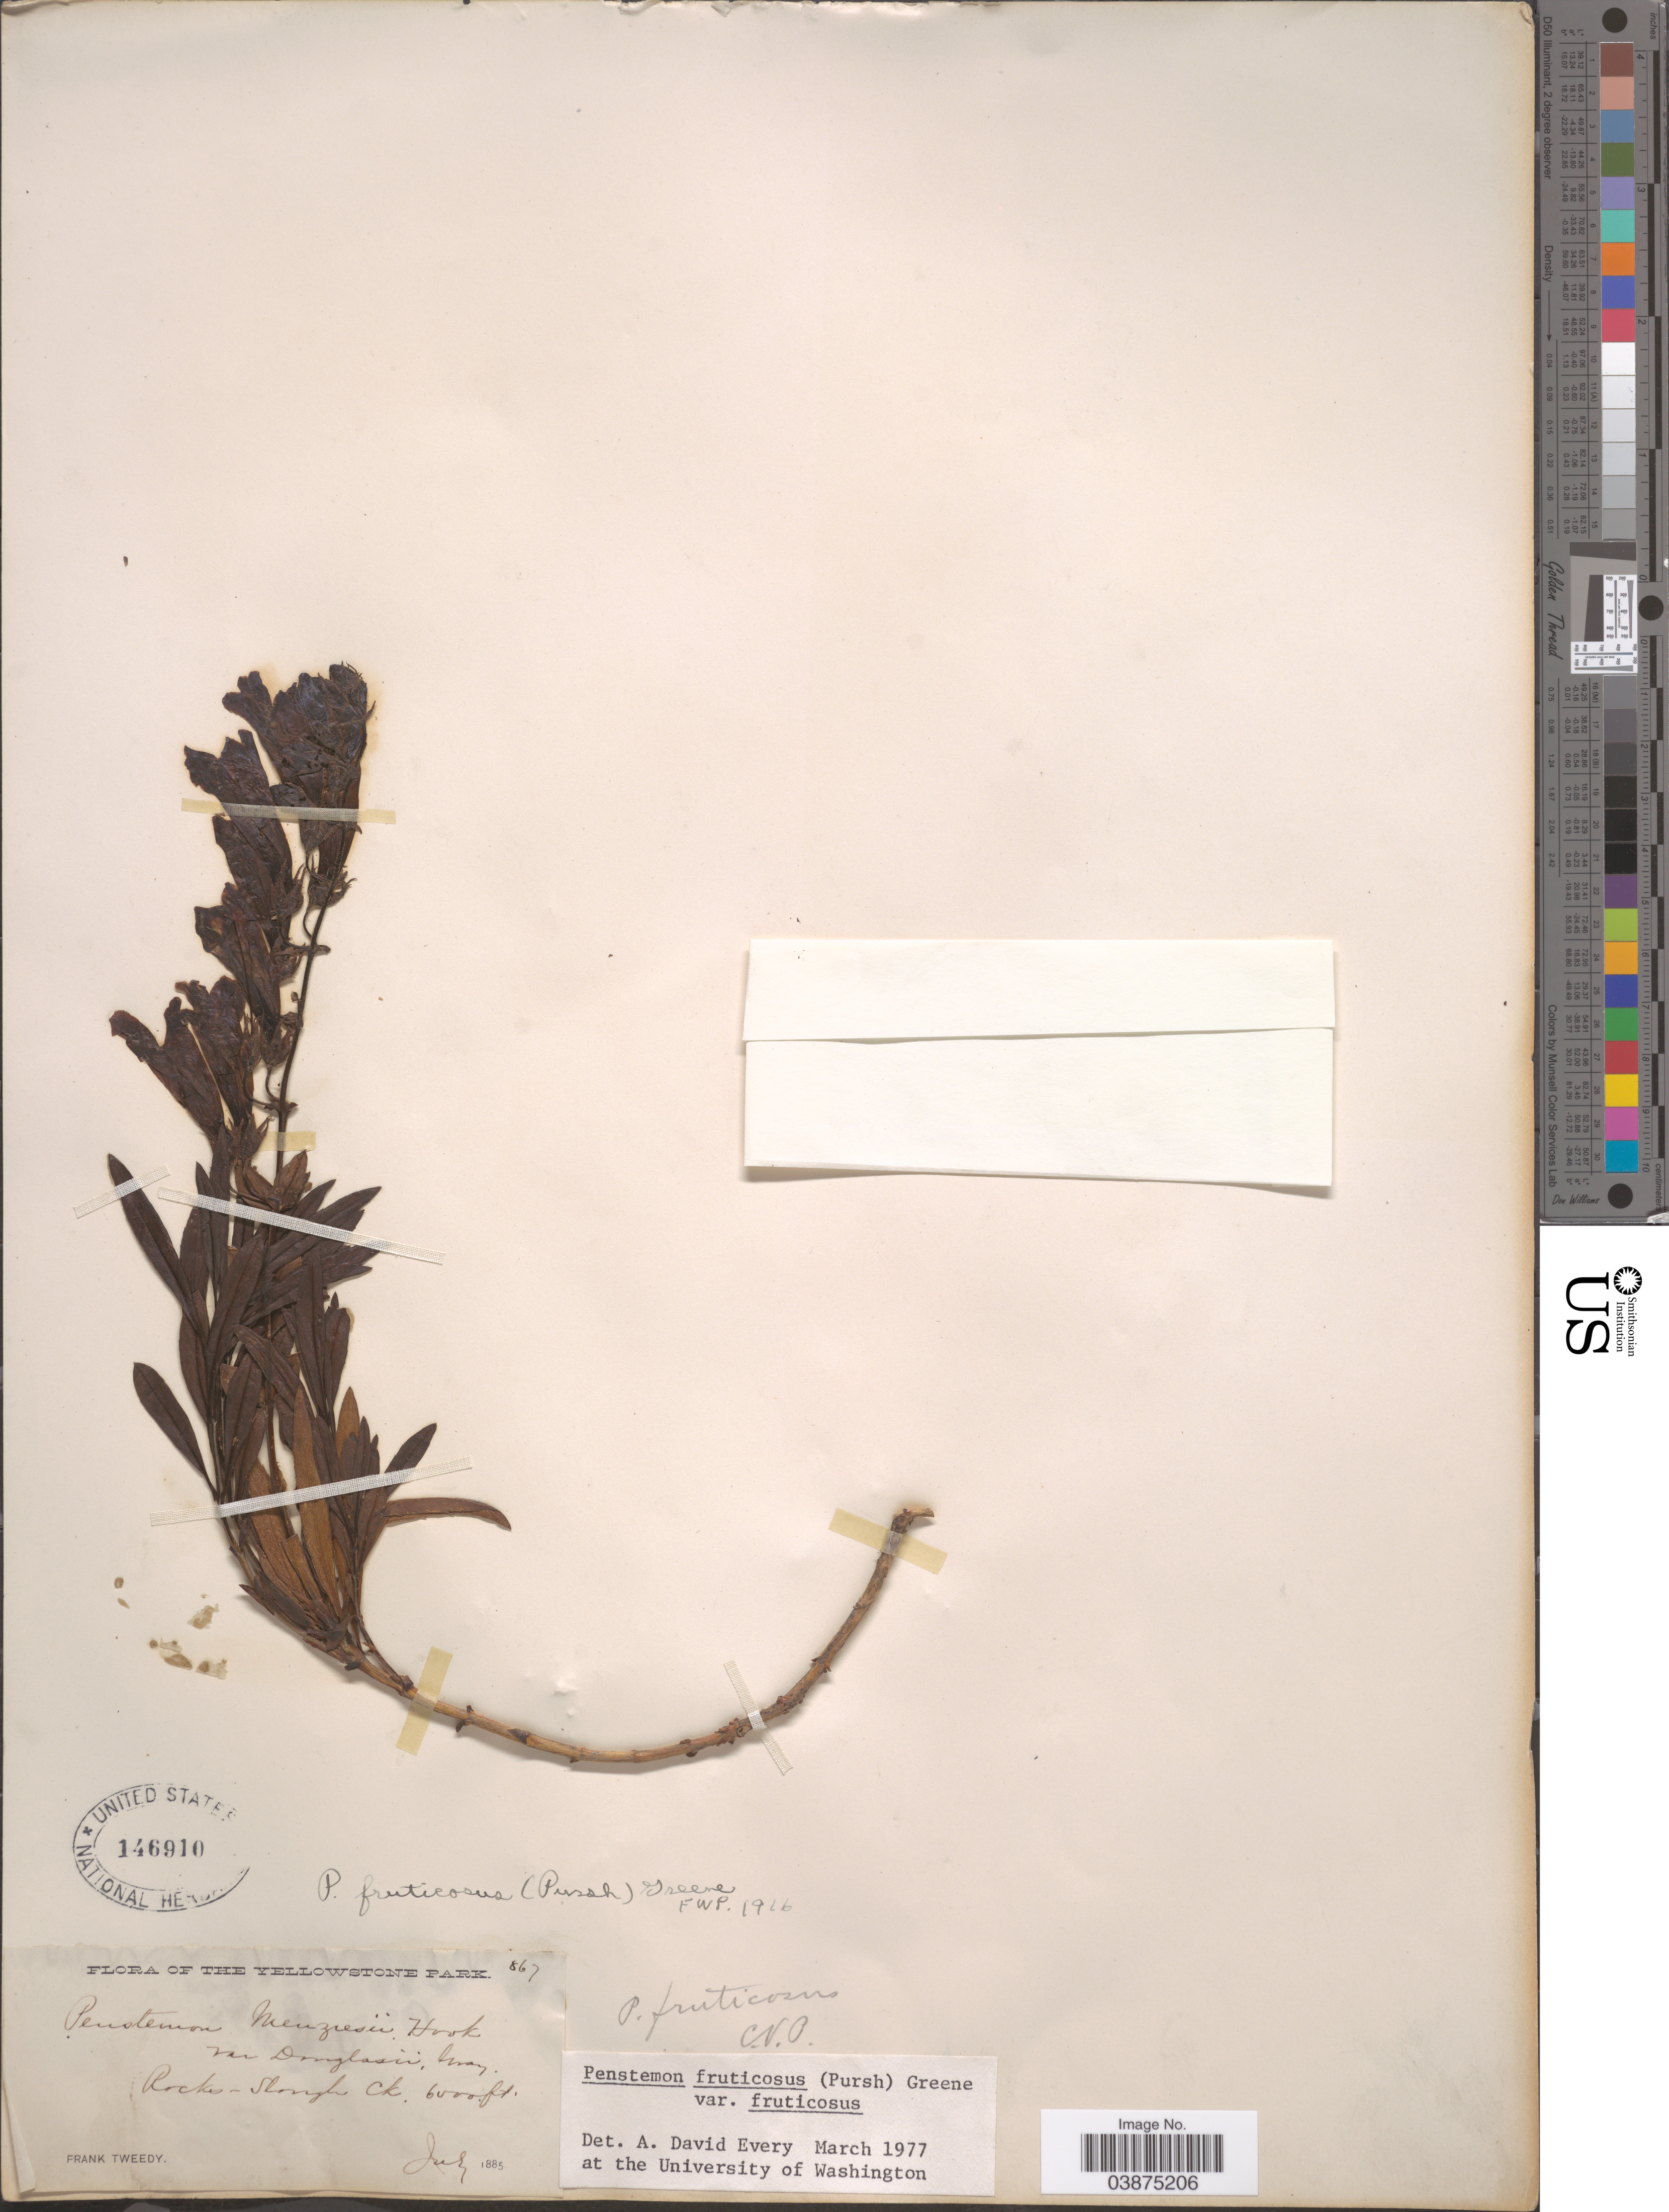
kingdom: Plantae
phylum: Tracheophyta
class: Magnoliopsida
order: Lamiales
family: Plantaginaceae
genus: Penstemon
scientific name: Penstemon fruticosus var. fruticosus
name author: (Pursh) Greene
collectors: F. Tweedy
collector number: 867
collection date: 1885-07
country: United States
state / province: Wyoming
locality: The Yellowstone Park. Rocks-Slough Ck.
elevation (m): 1981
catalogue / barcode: US 146910